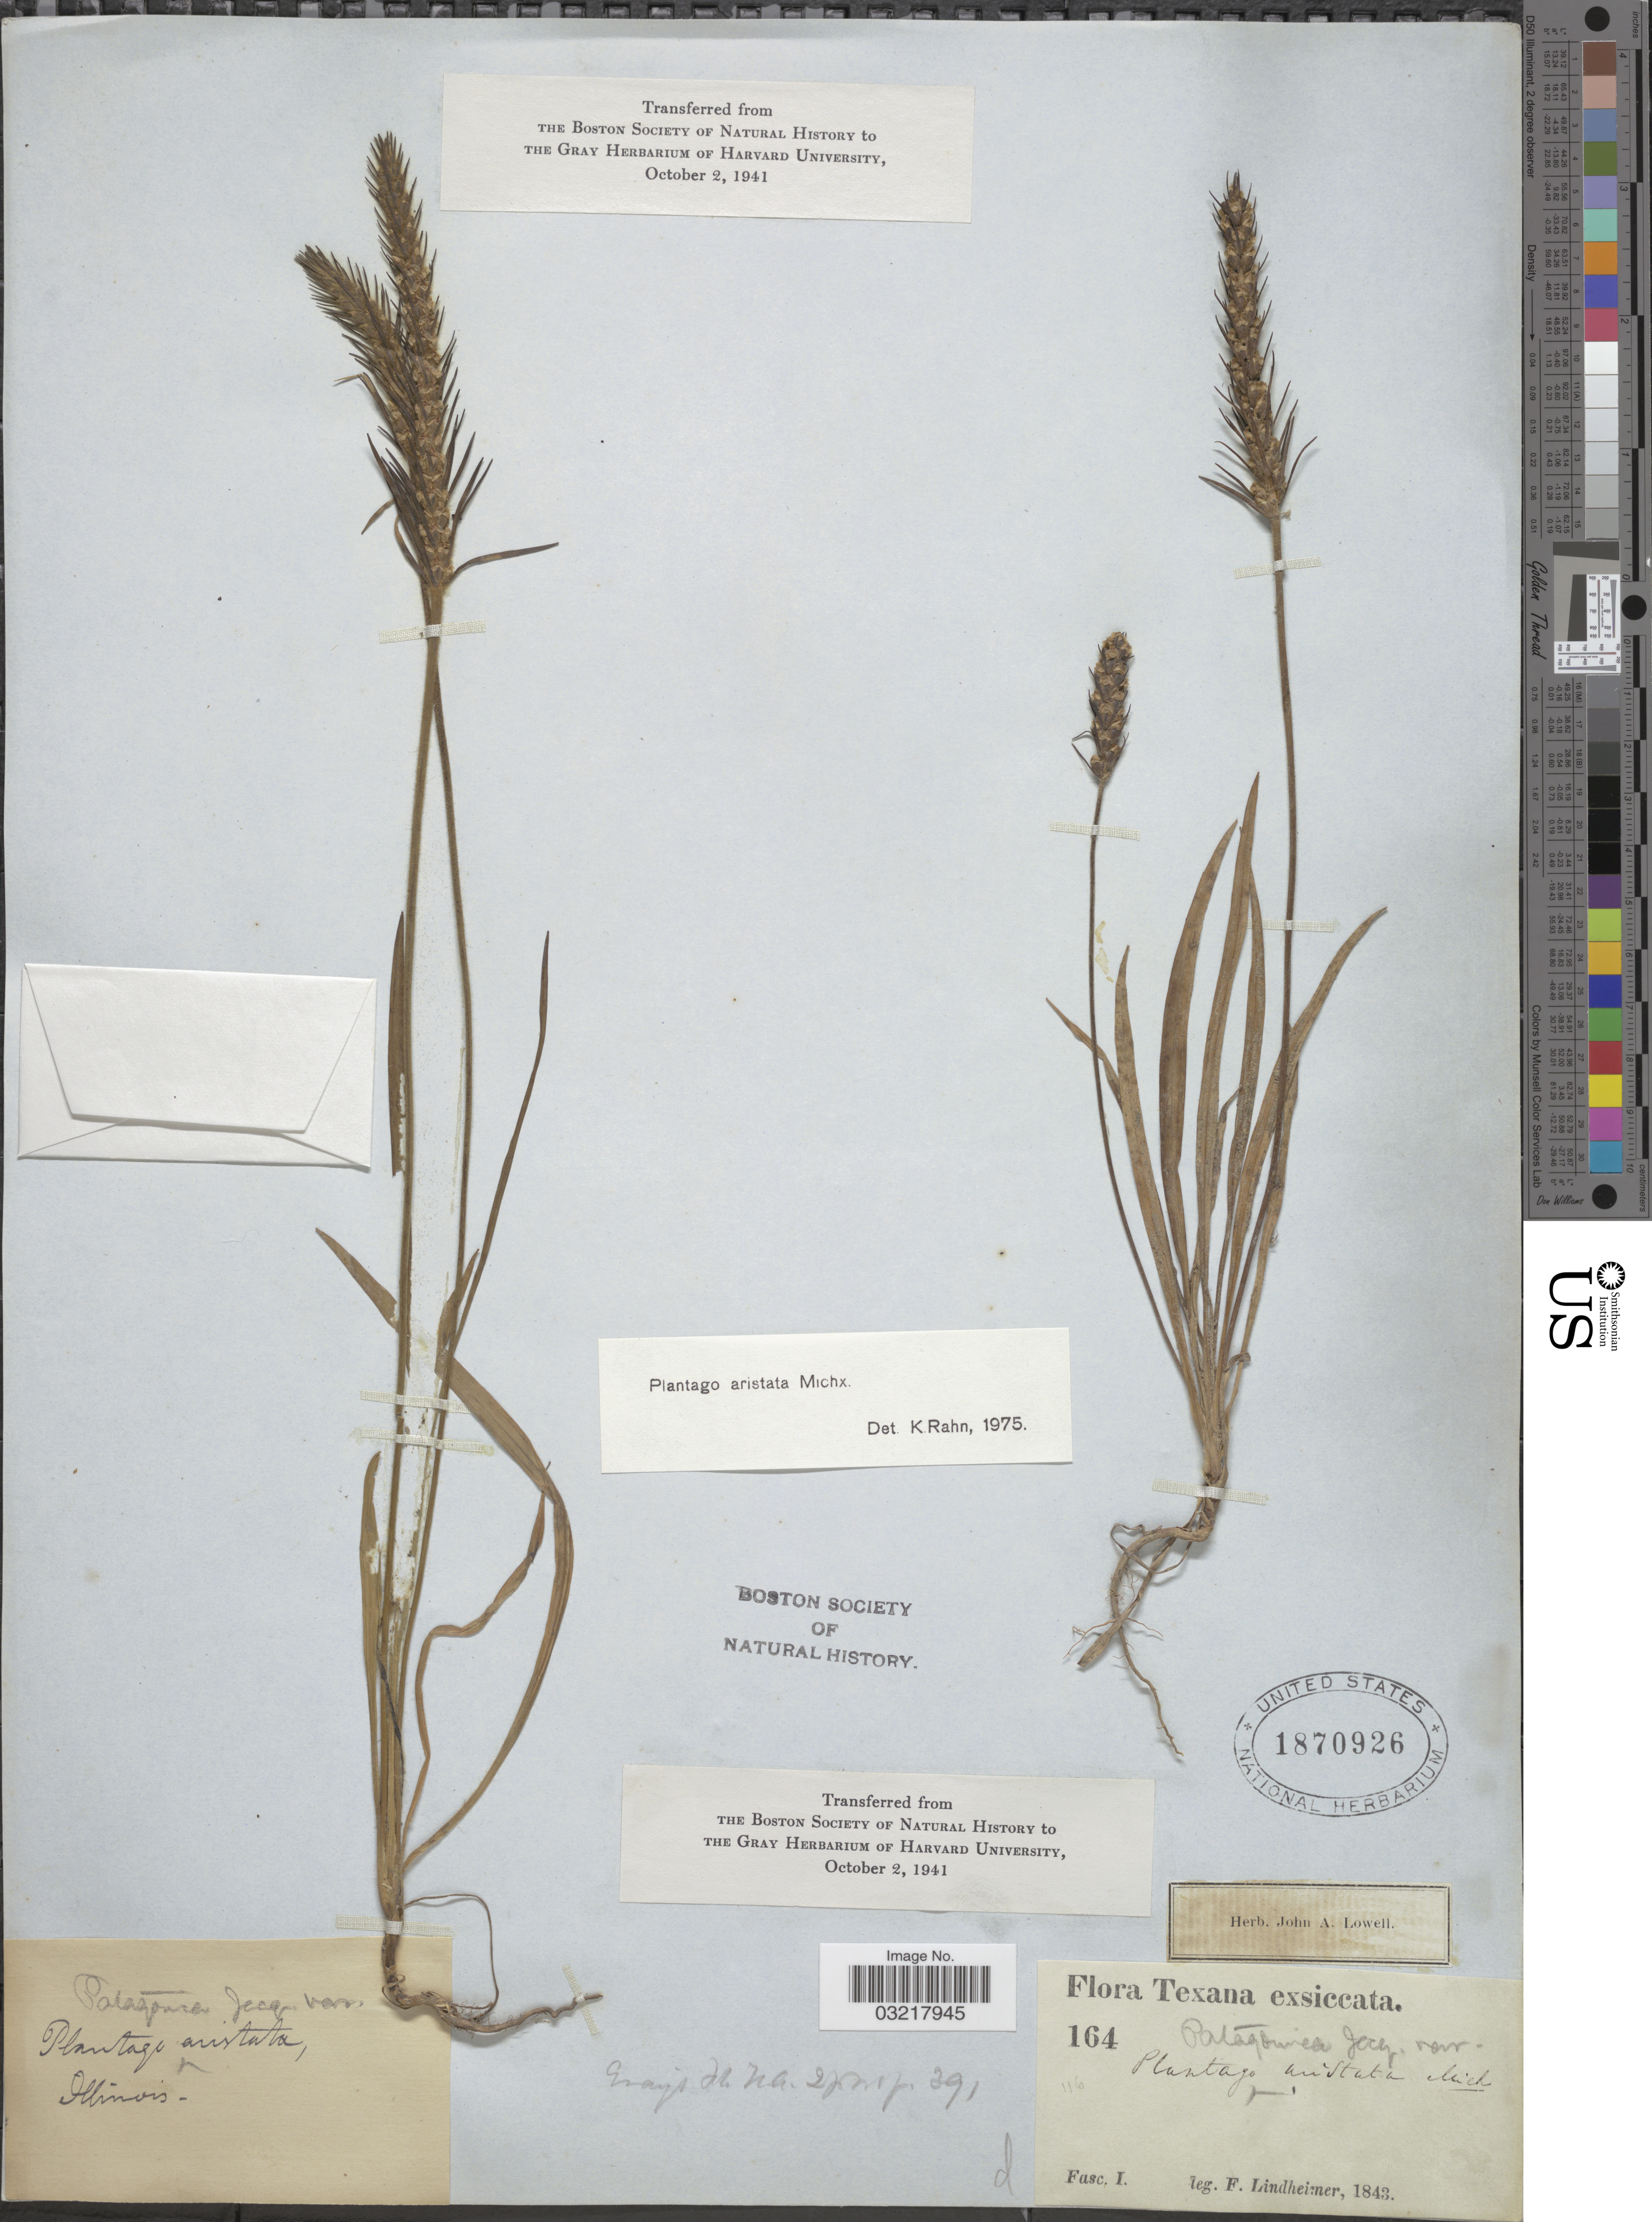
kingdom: Plantae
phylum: Tracheophyta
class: Magnoliopsida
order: Lamiales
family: Plantaginaceae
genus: Plantago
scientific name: Plantago aristata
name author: Michx.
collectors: F. Lindheimer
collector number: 164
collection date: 1843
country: United States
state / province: Texas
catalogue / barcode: US 1870926